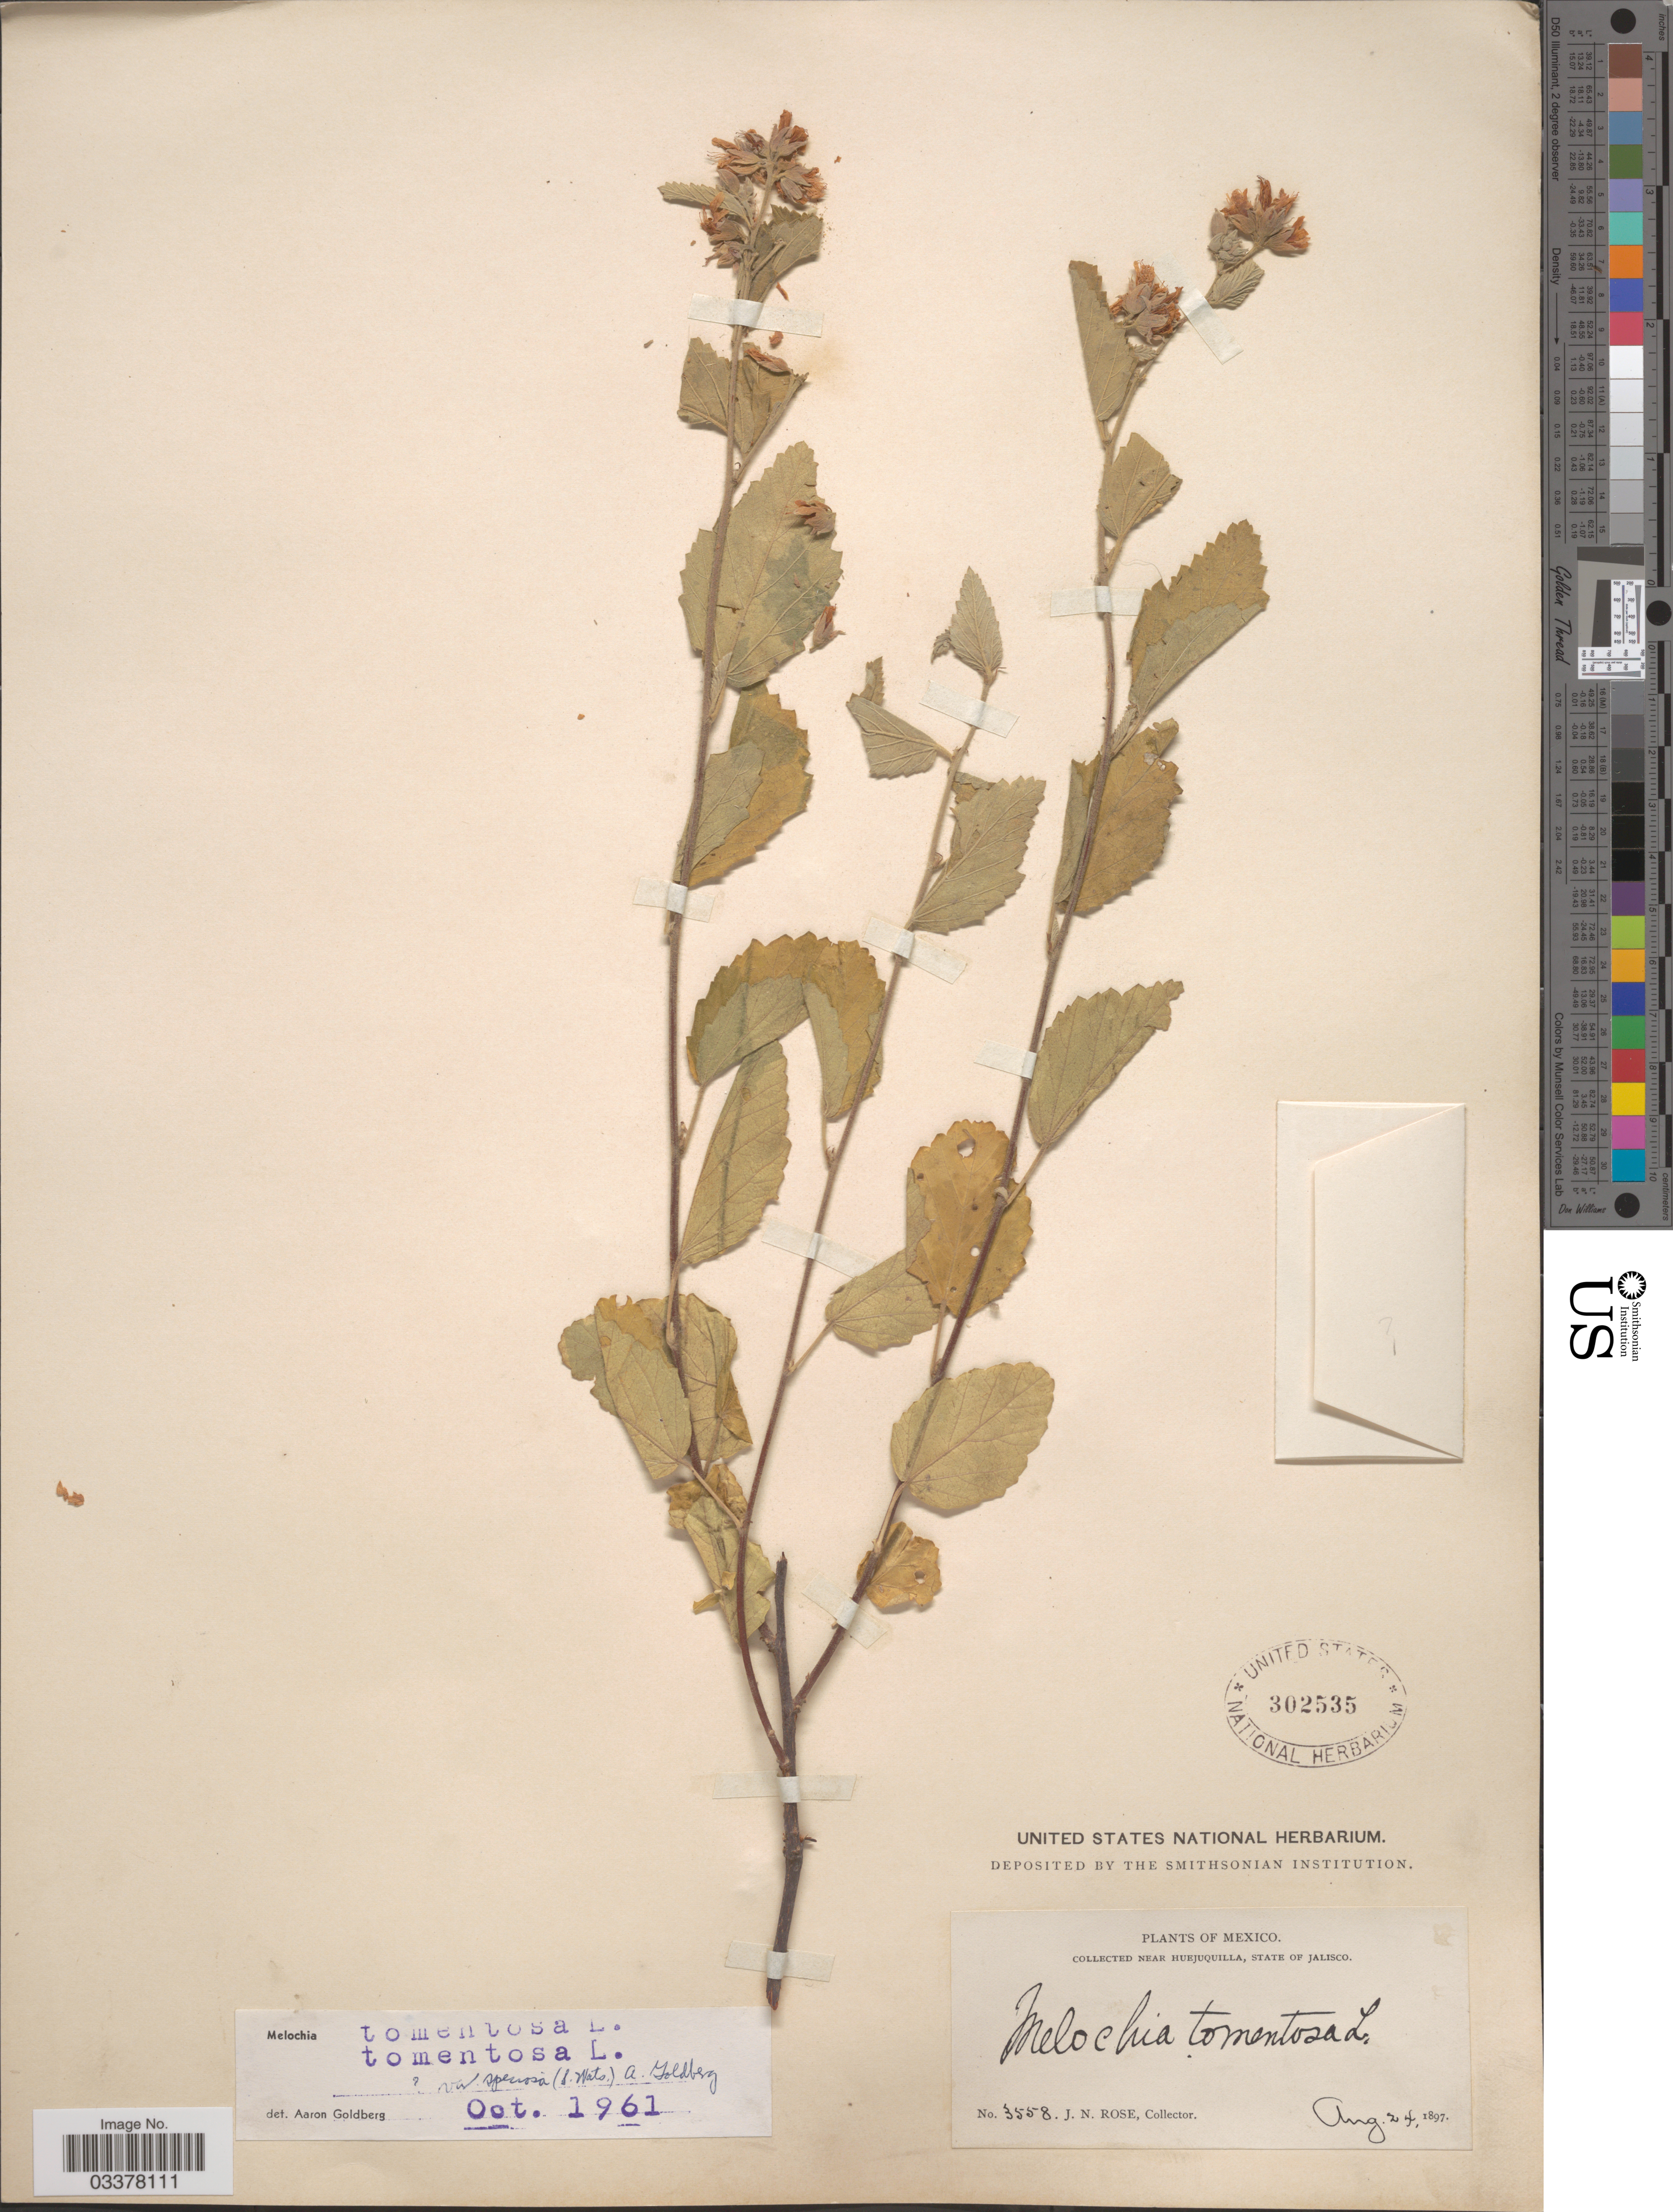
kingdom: Plantae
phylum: Tracheophyta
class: Magnoliopsida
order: Malvales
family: Malvaceae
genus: Melochia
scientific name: Melochia tomentosa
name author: L.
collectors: J. N. Rose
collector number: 3558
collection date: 1897-08-24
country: Mexico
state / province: Jalisco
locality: Near Huejuquilla.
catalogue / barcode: US 302535